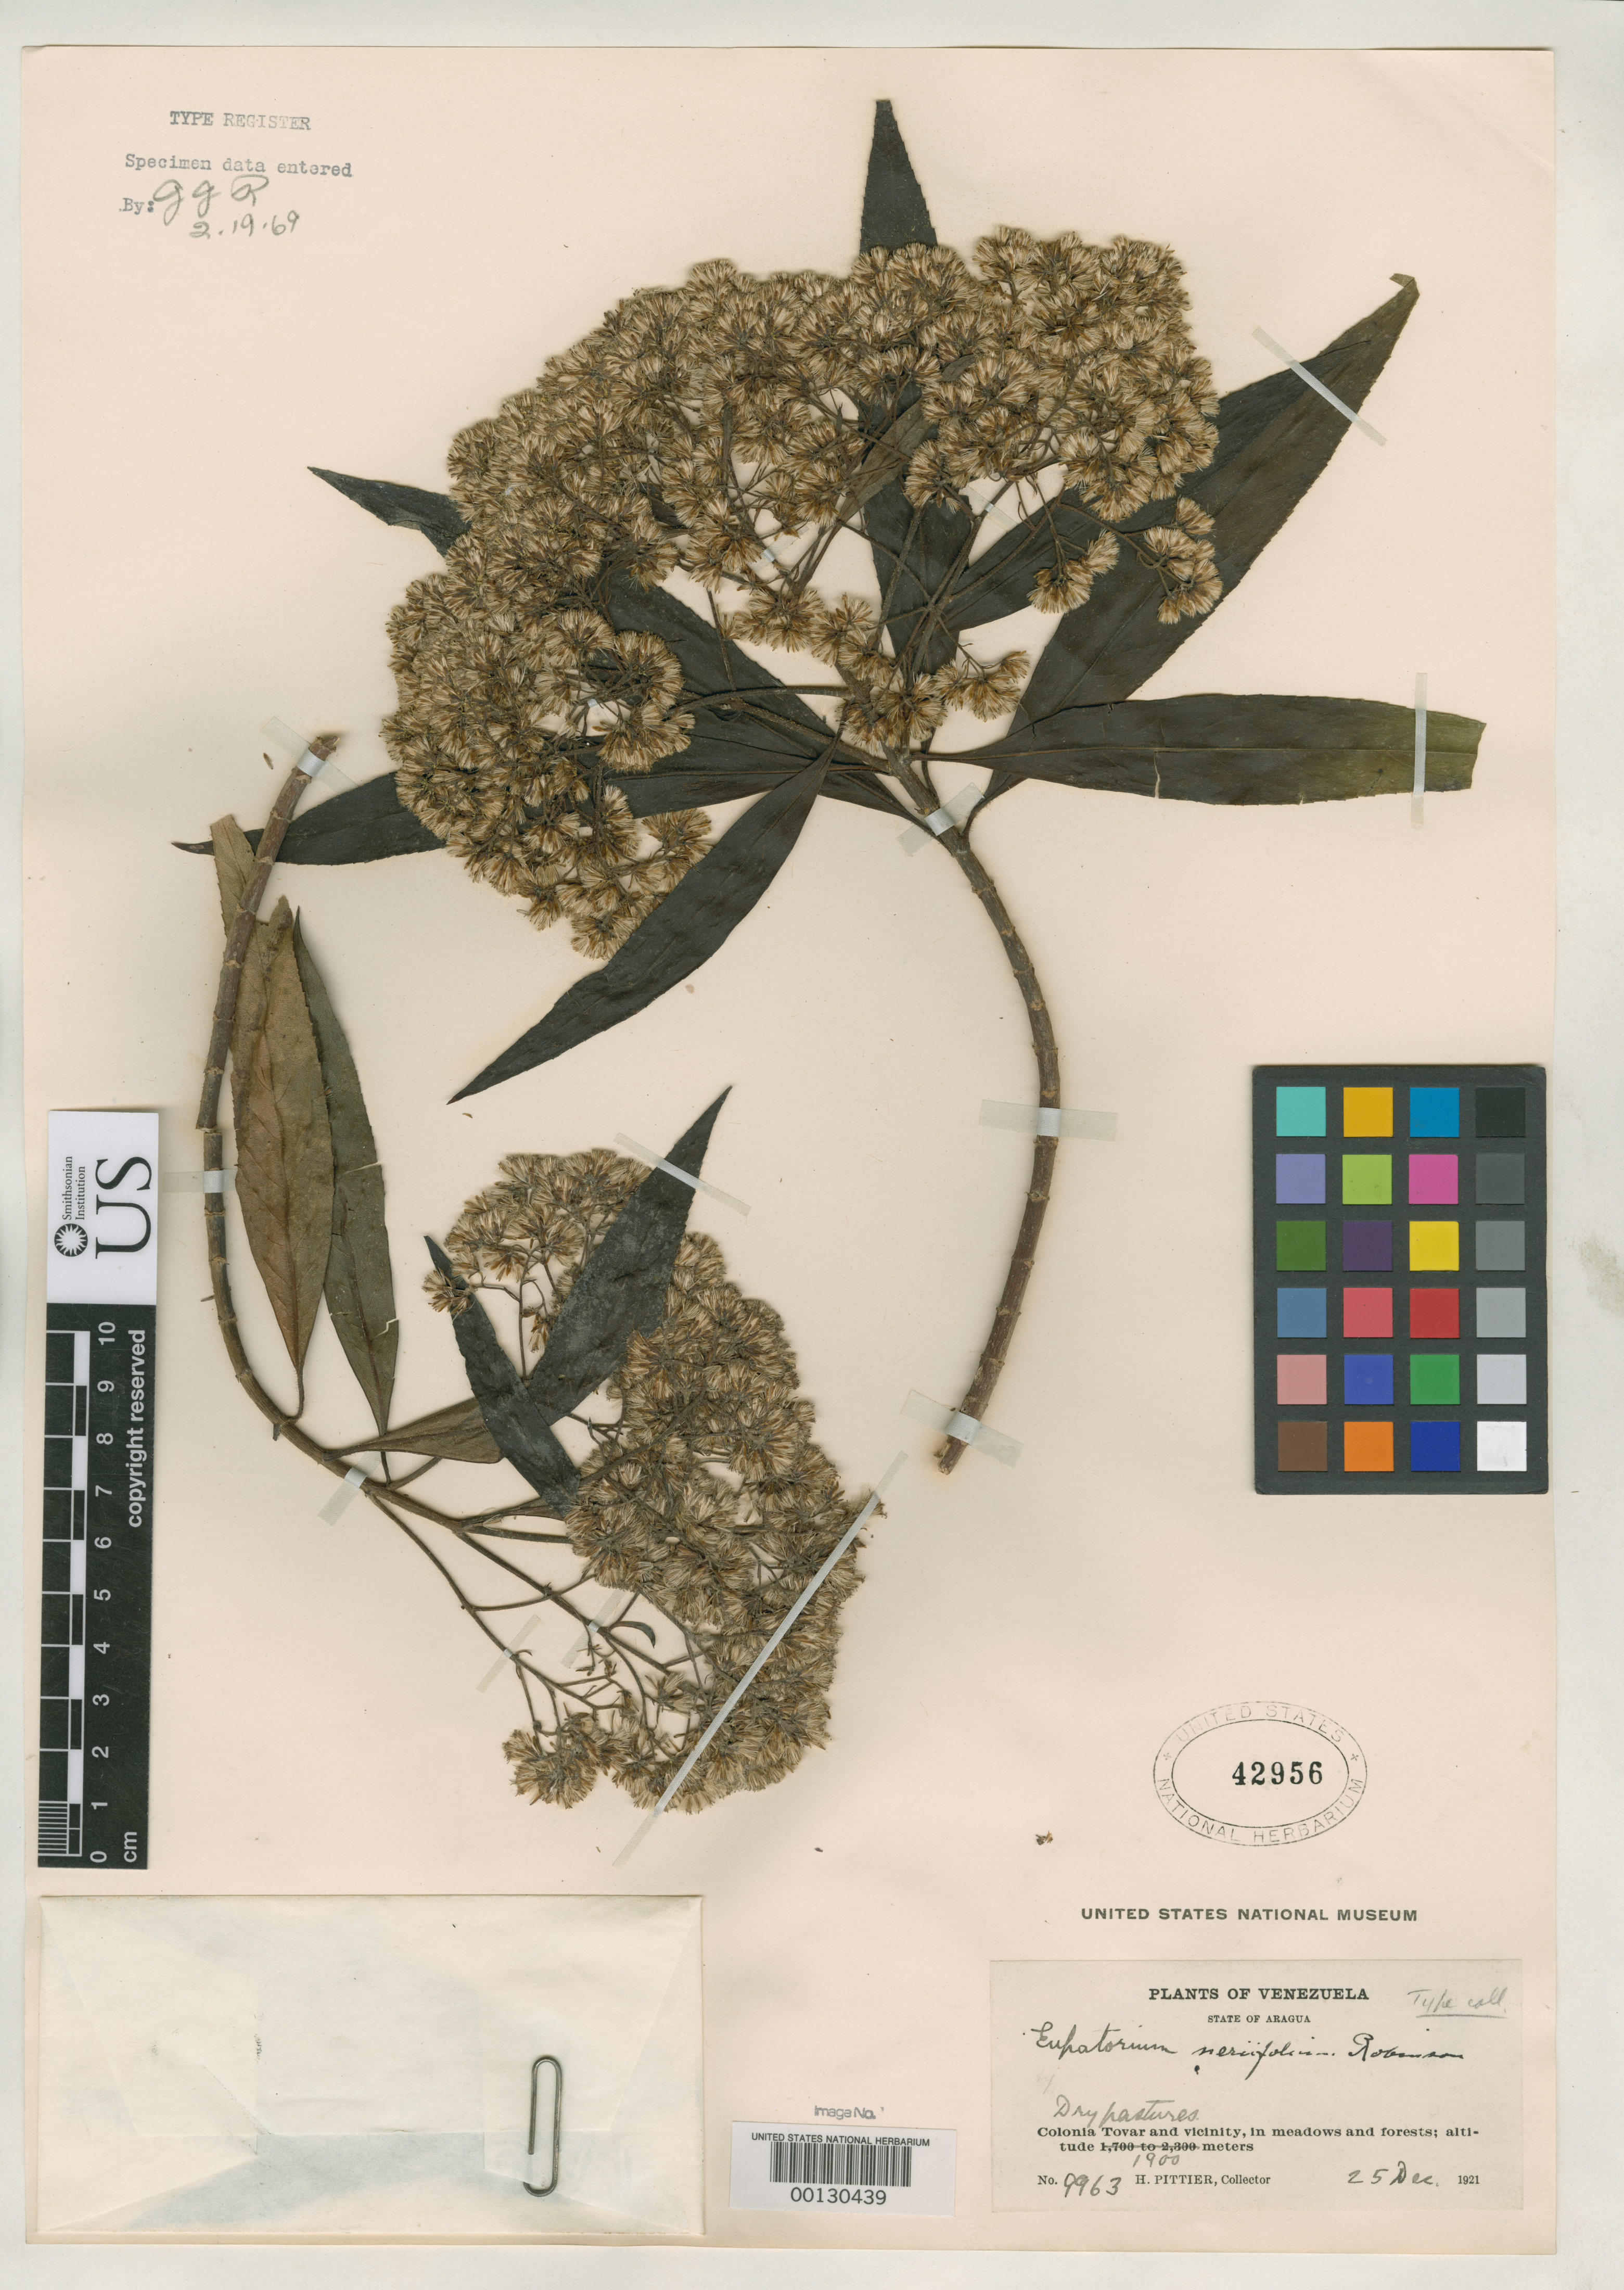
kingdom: Plantae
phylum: Tracheophyta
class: Magnoliopsida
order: Asterales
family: Asteraceae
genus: Eupatorium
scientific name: Eupatorium neriifolium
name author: B.L. Rob.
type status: Isotype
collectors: H. F. Pittier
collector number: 9963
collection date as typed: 25 Dec 1921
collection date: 1921-12-25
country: Venezuela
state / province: Aragua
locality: Colonia Tovar.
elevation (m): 1900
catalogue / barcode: US 42956